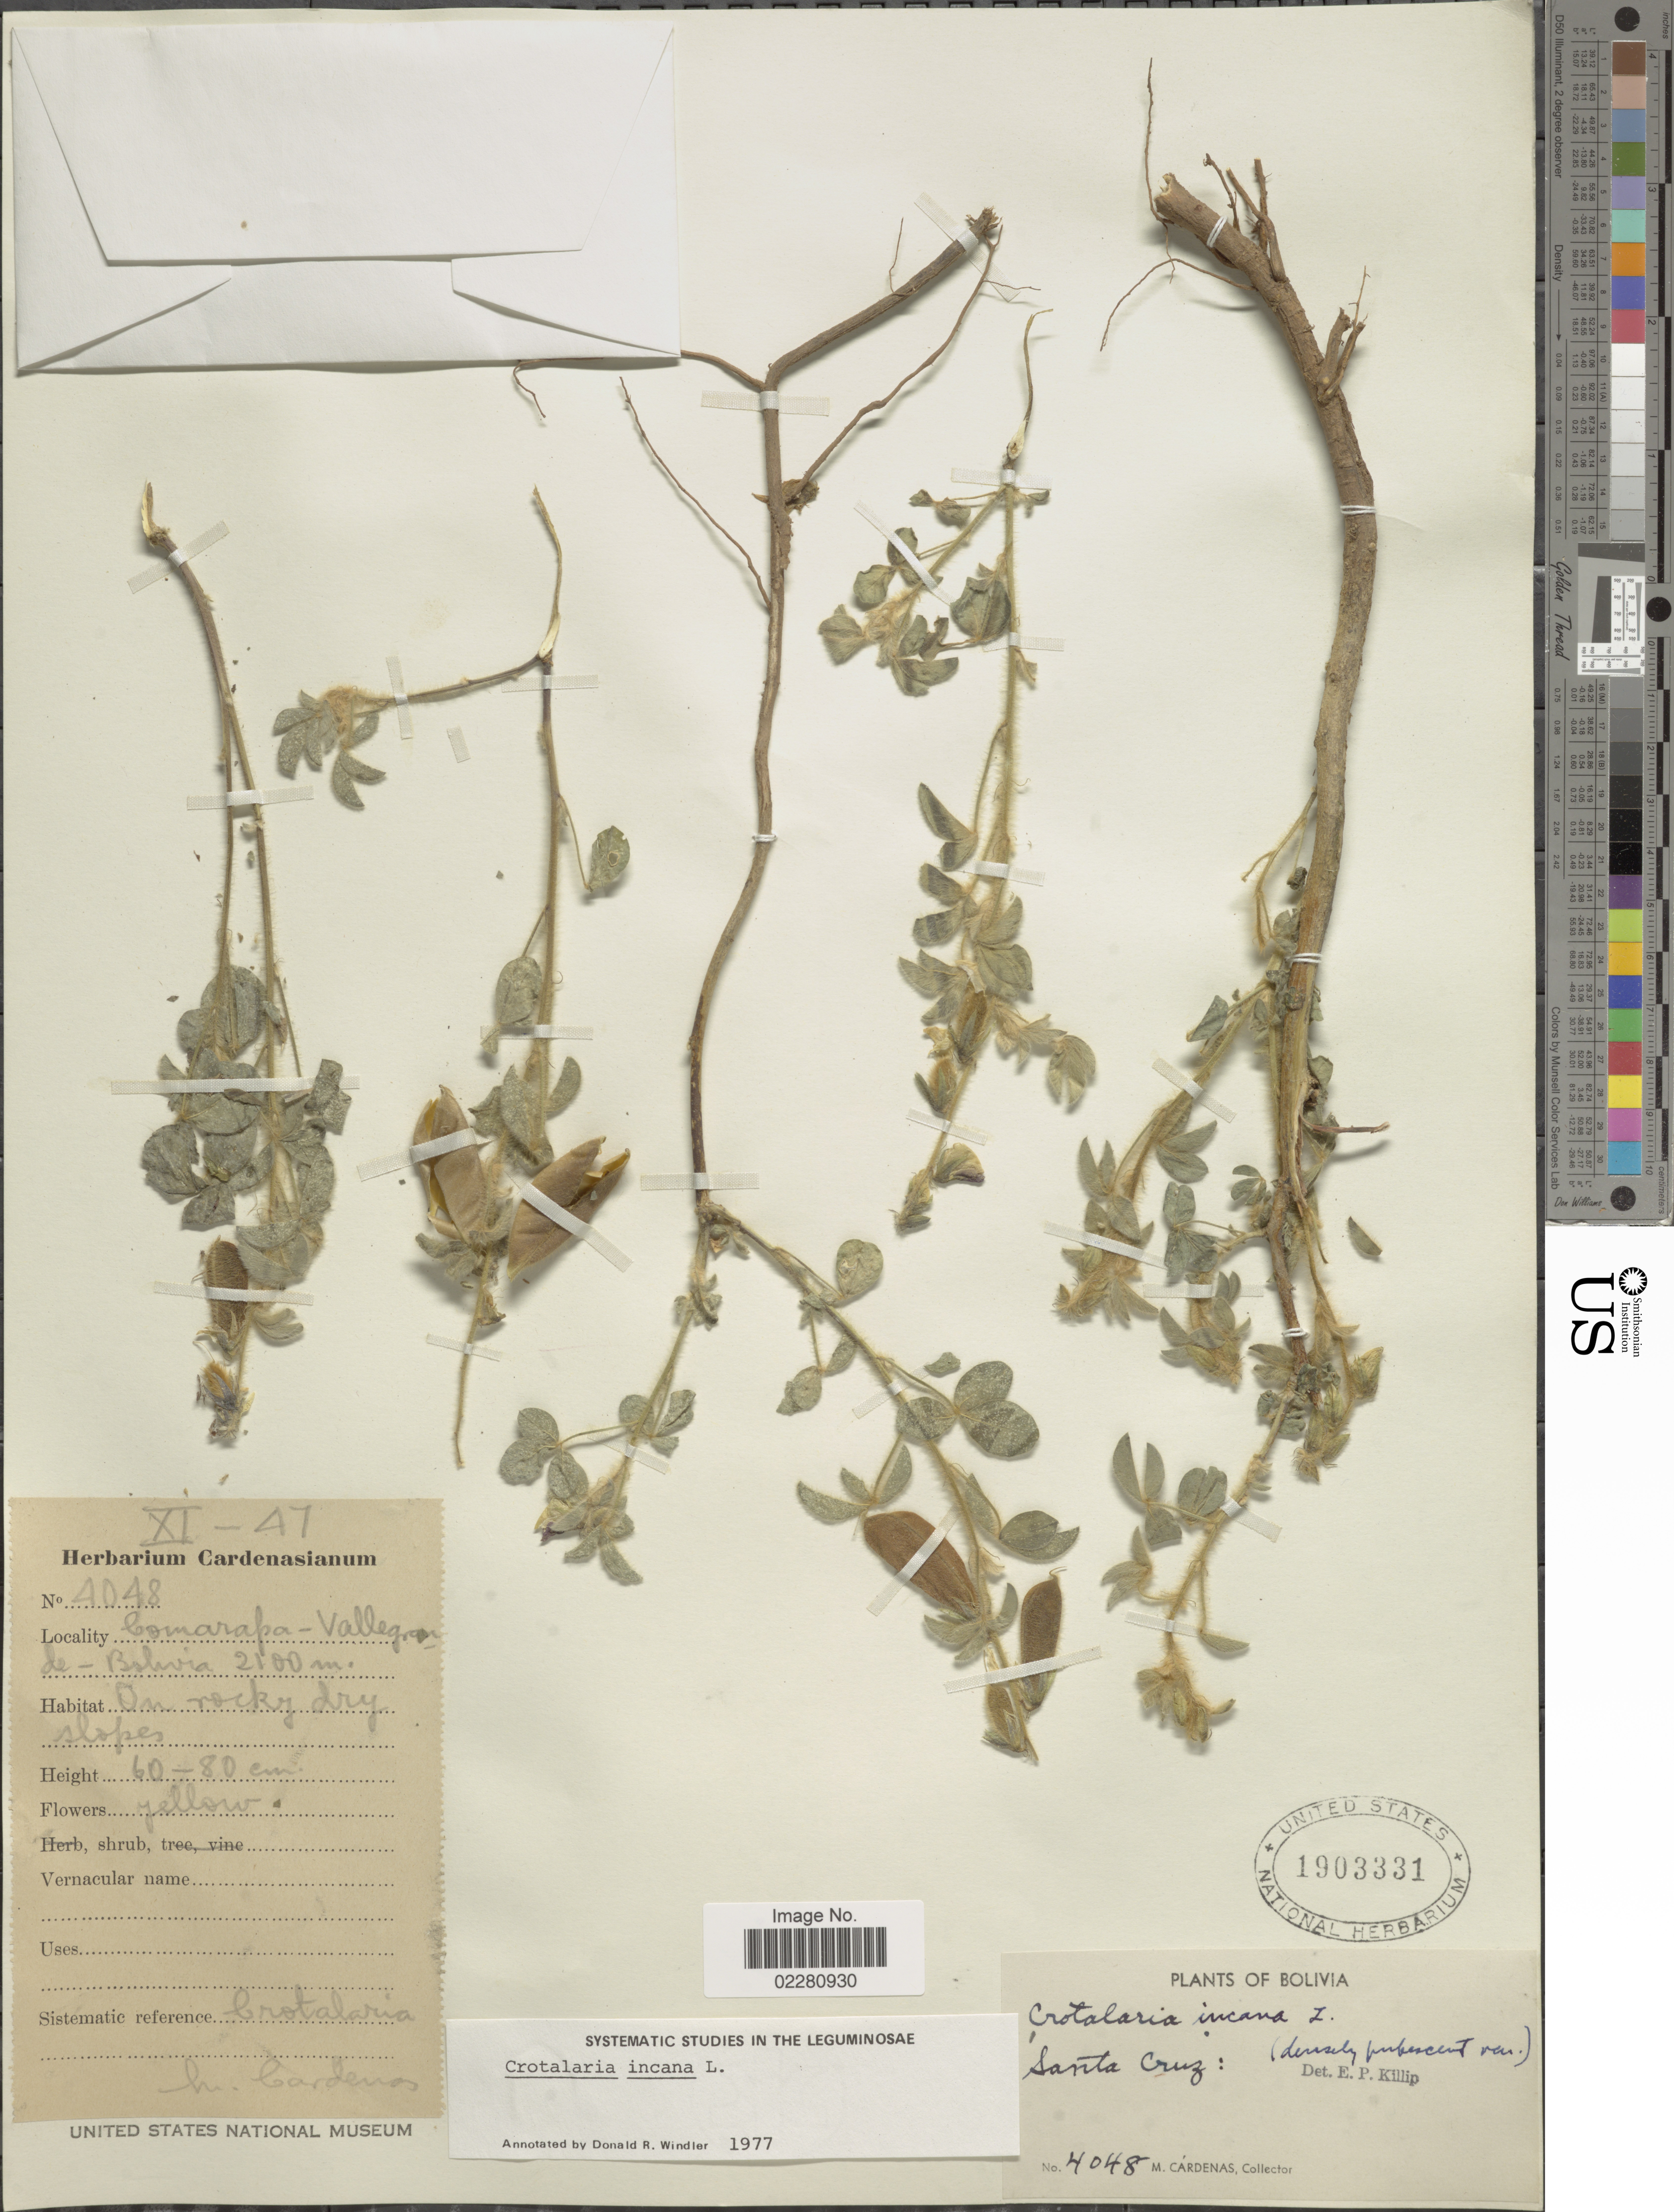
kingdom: Plantae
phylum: Tracheophyta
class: Magnoliopsida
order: Fabales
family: Fabaceae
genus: Crotalaria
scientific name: Crotalaria incana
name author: L.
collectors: M. Cárdenas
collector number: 4048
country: Bolivia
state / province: Santa Cruz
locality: Comarapa, Vallegrande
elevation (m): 2100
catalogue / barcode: US 1903331